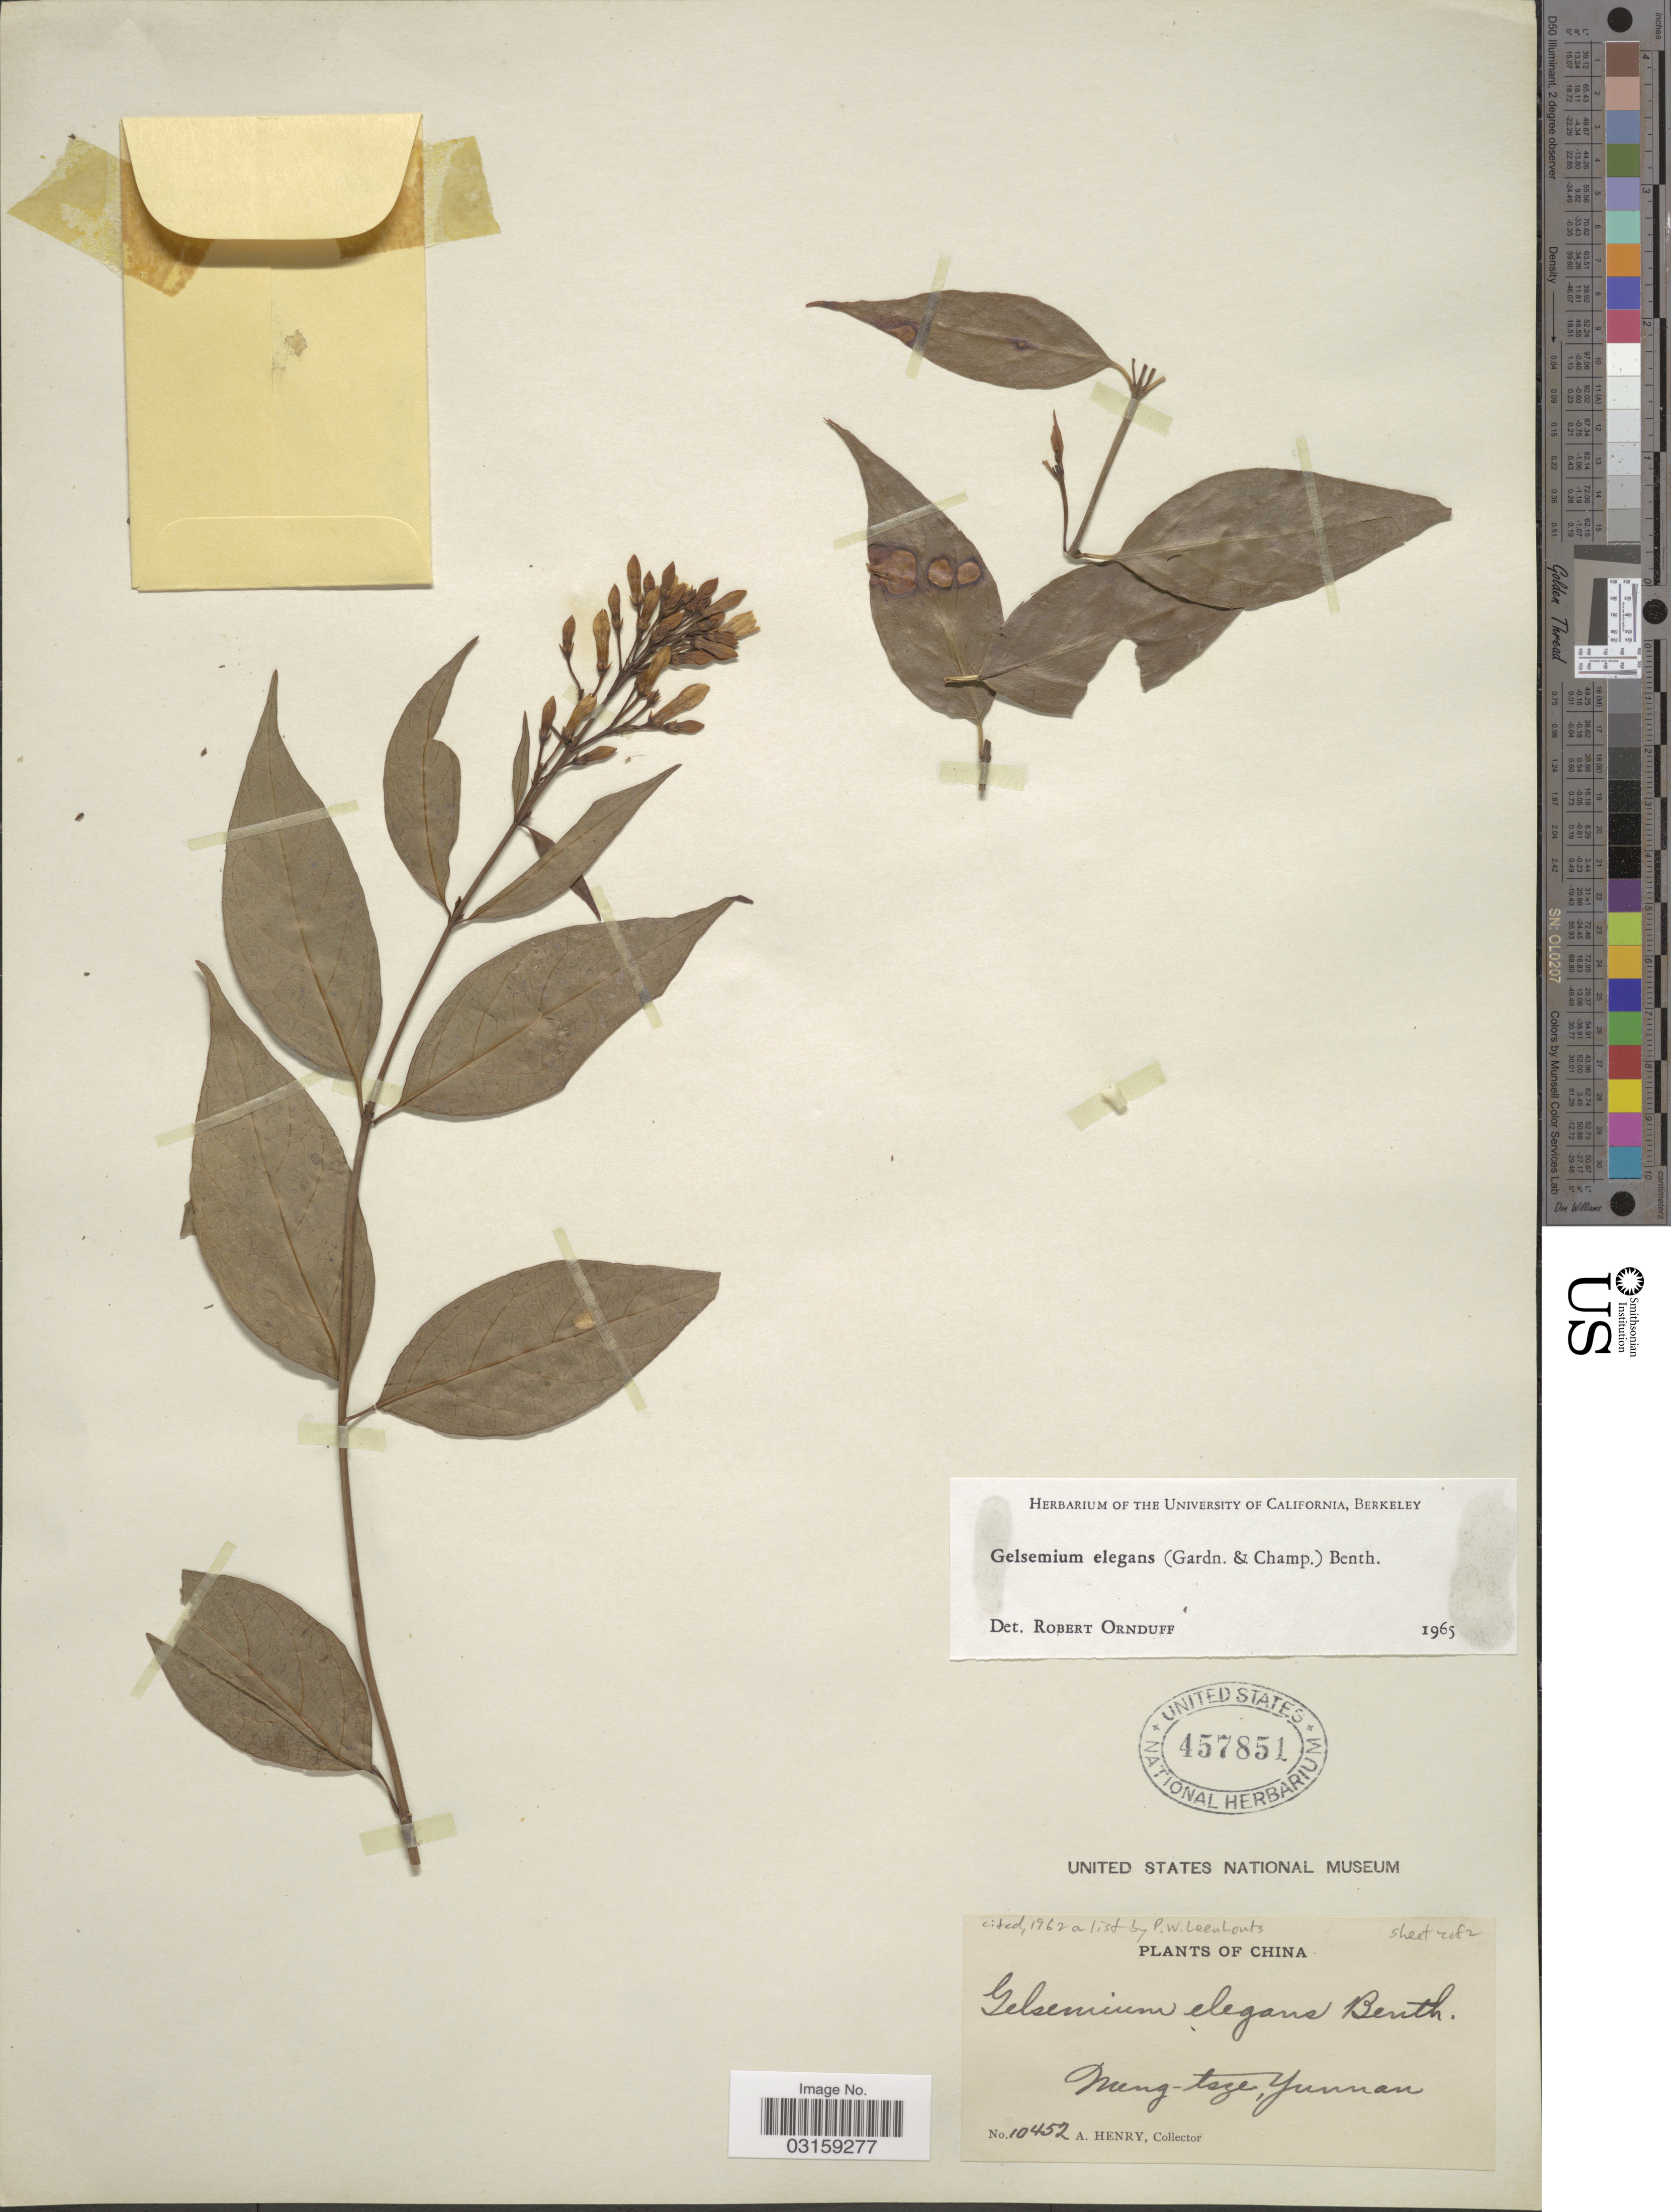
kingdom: Plantae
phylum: Tracheophyta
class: Magnoliopsida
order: Gentianales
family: Gelsemiaceae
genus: Gelsemium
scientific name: Gelsemium elegans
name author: (Gardner & Chapm.) Benth.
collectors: A. Henry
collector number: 10452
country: China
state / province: Yunnan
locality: Meng-tsze.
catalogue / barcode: US 457851